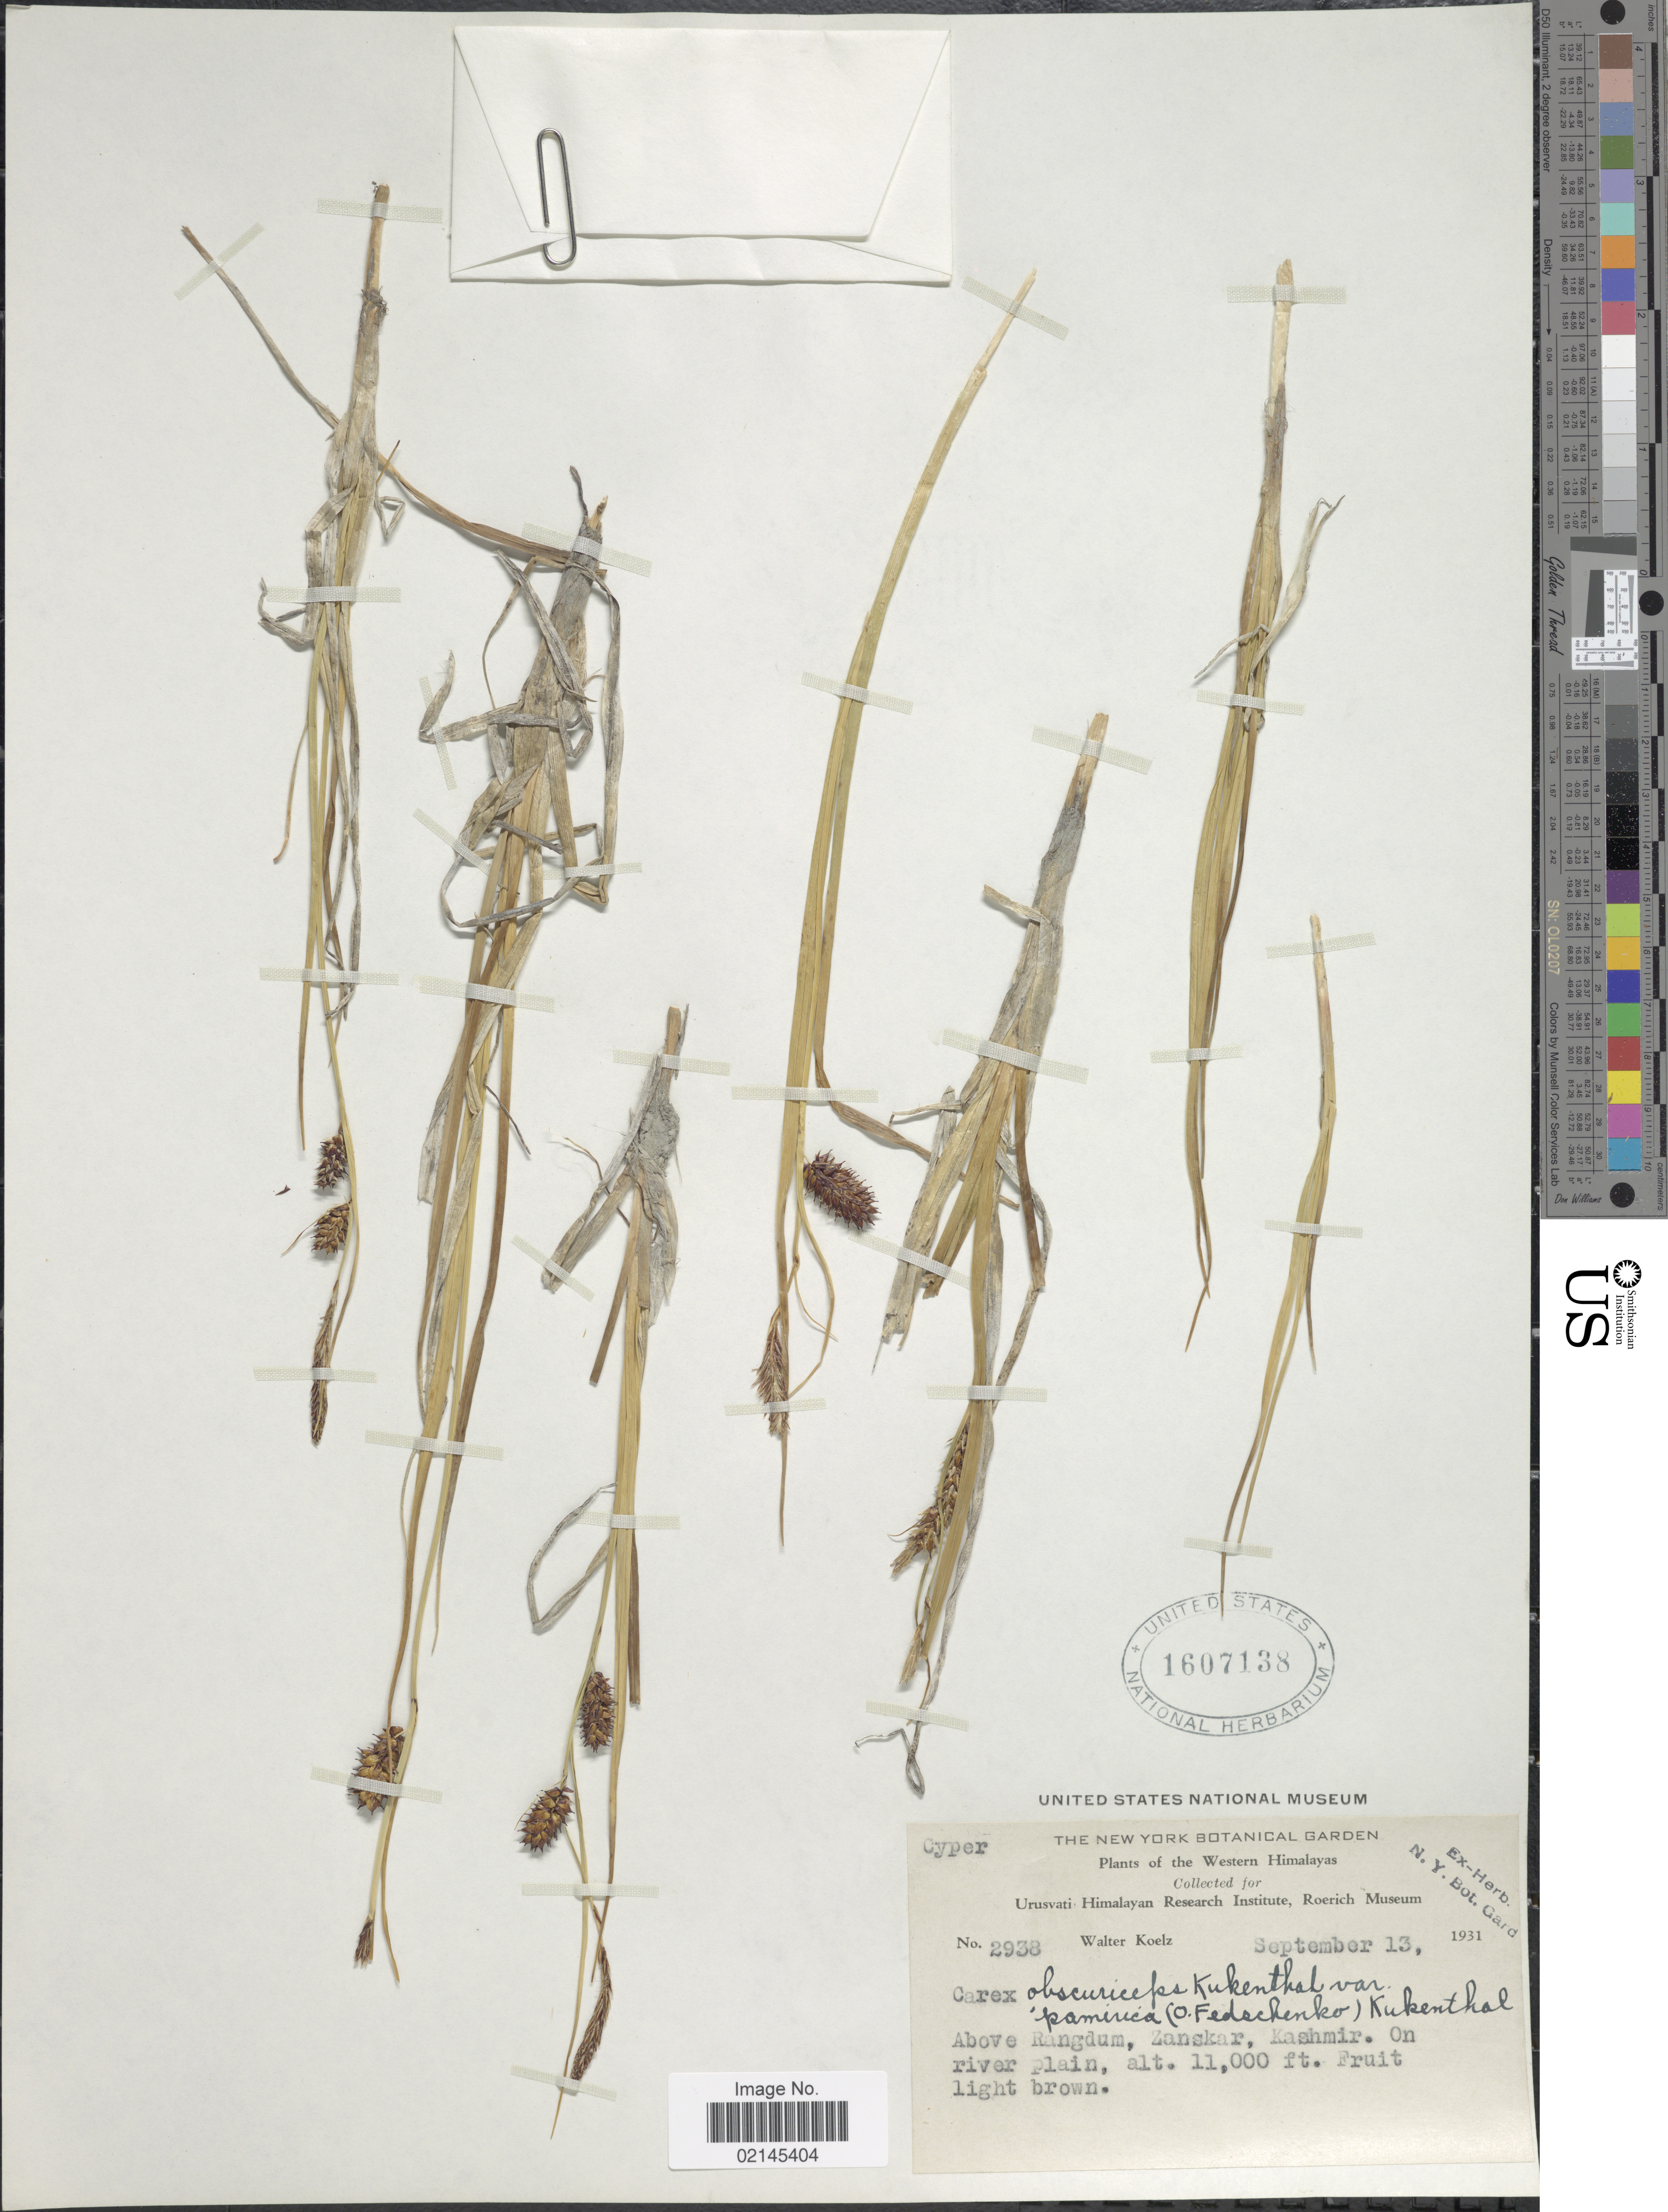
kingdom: Plantae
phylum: Tracheophyta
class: Liliopsida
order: Poales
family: Cyperaceae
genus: Carex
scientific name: Carex pamirensis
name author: C.B. Clarke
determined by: Lacroix-Carignan, Etienne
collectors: W. N. Koelz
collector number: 2938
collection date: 1931-09-13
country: India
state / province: Jammu and Kashmir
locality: Western Himalayas, above Rangdum, Zanskar, Kashmir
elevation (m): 3353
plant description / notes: Determination based on image of US specimen only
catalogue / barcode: US 1607138